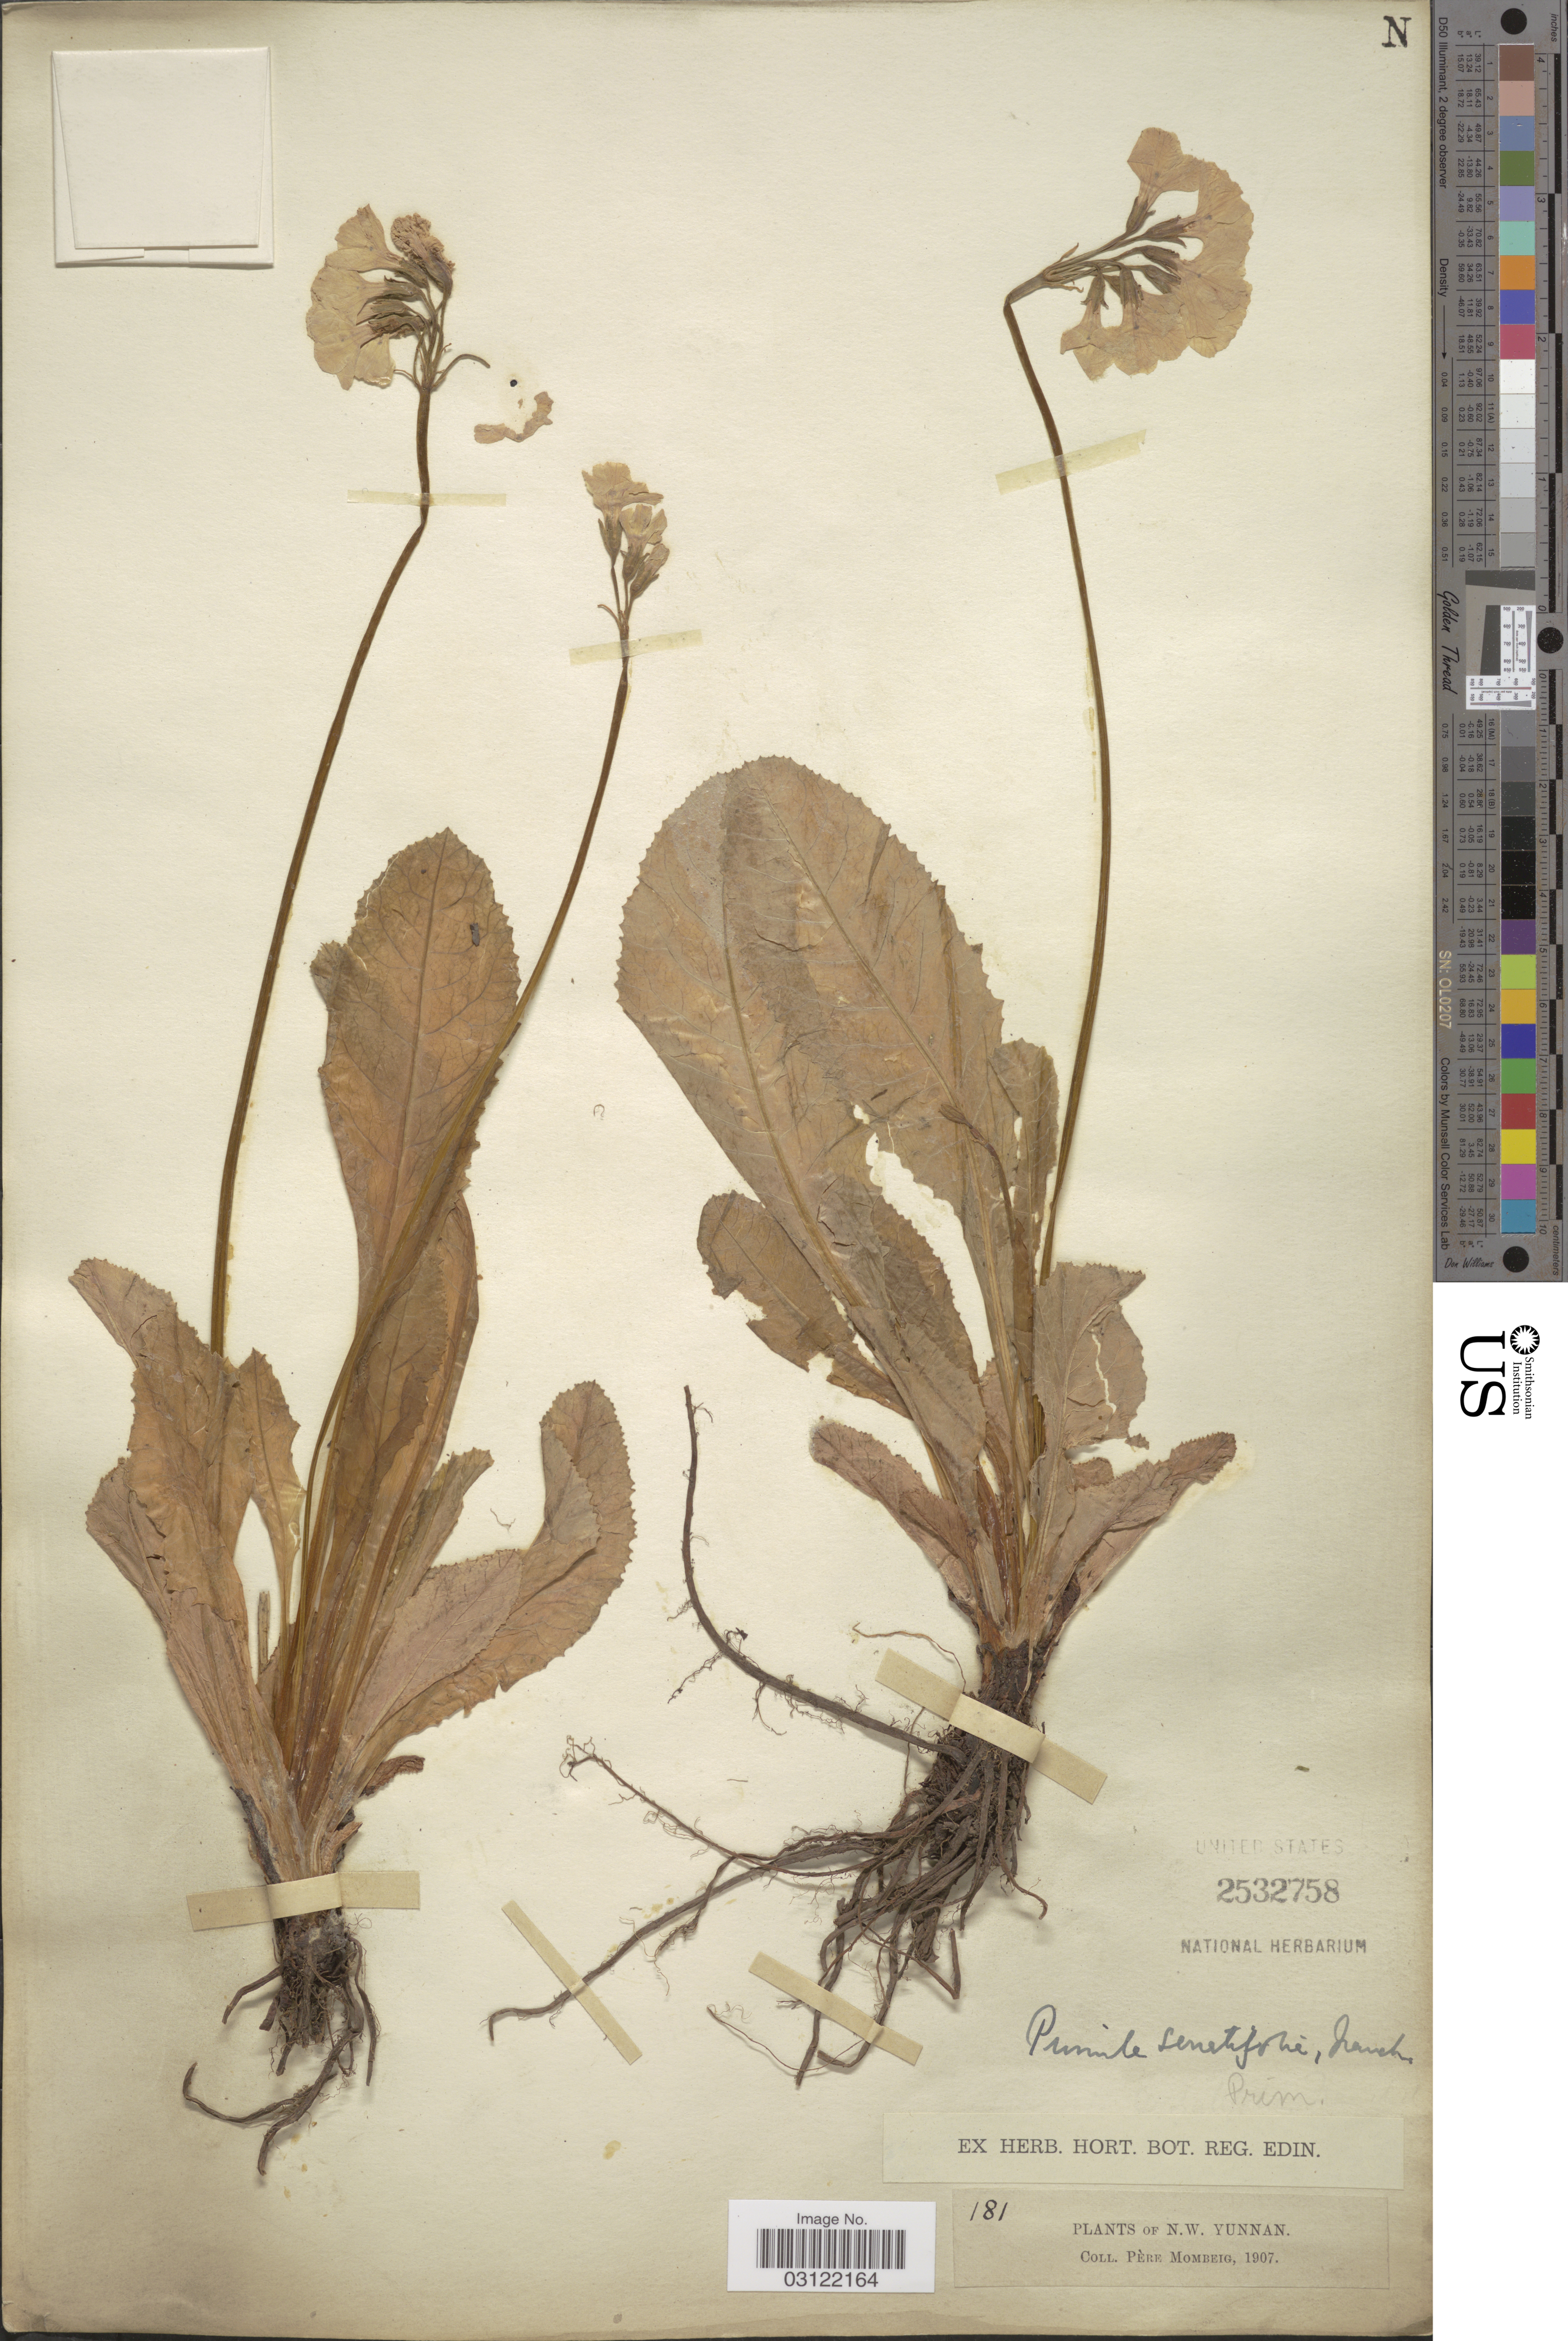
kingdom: Plantae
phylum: Tracheophyta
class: Magnoliopsida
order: Ericales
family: Primulaceae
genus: Primula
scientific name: Primula serratifolia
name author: Franch.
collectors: J. Monbeig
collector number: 181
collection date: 1907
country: China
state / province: Yunnan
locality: N.W. Yunnan.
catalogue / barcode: US 2532758